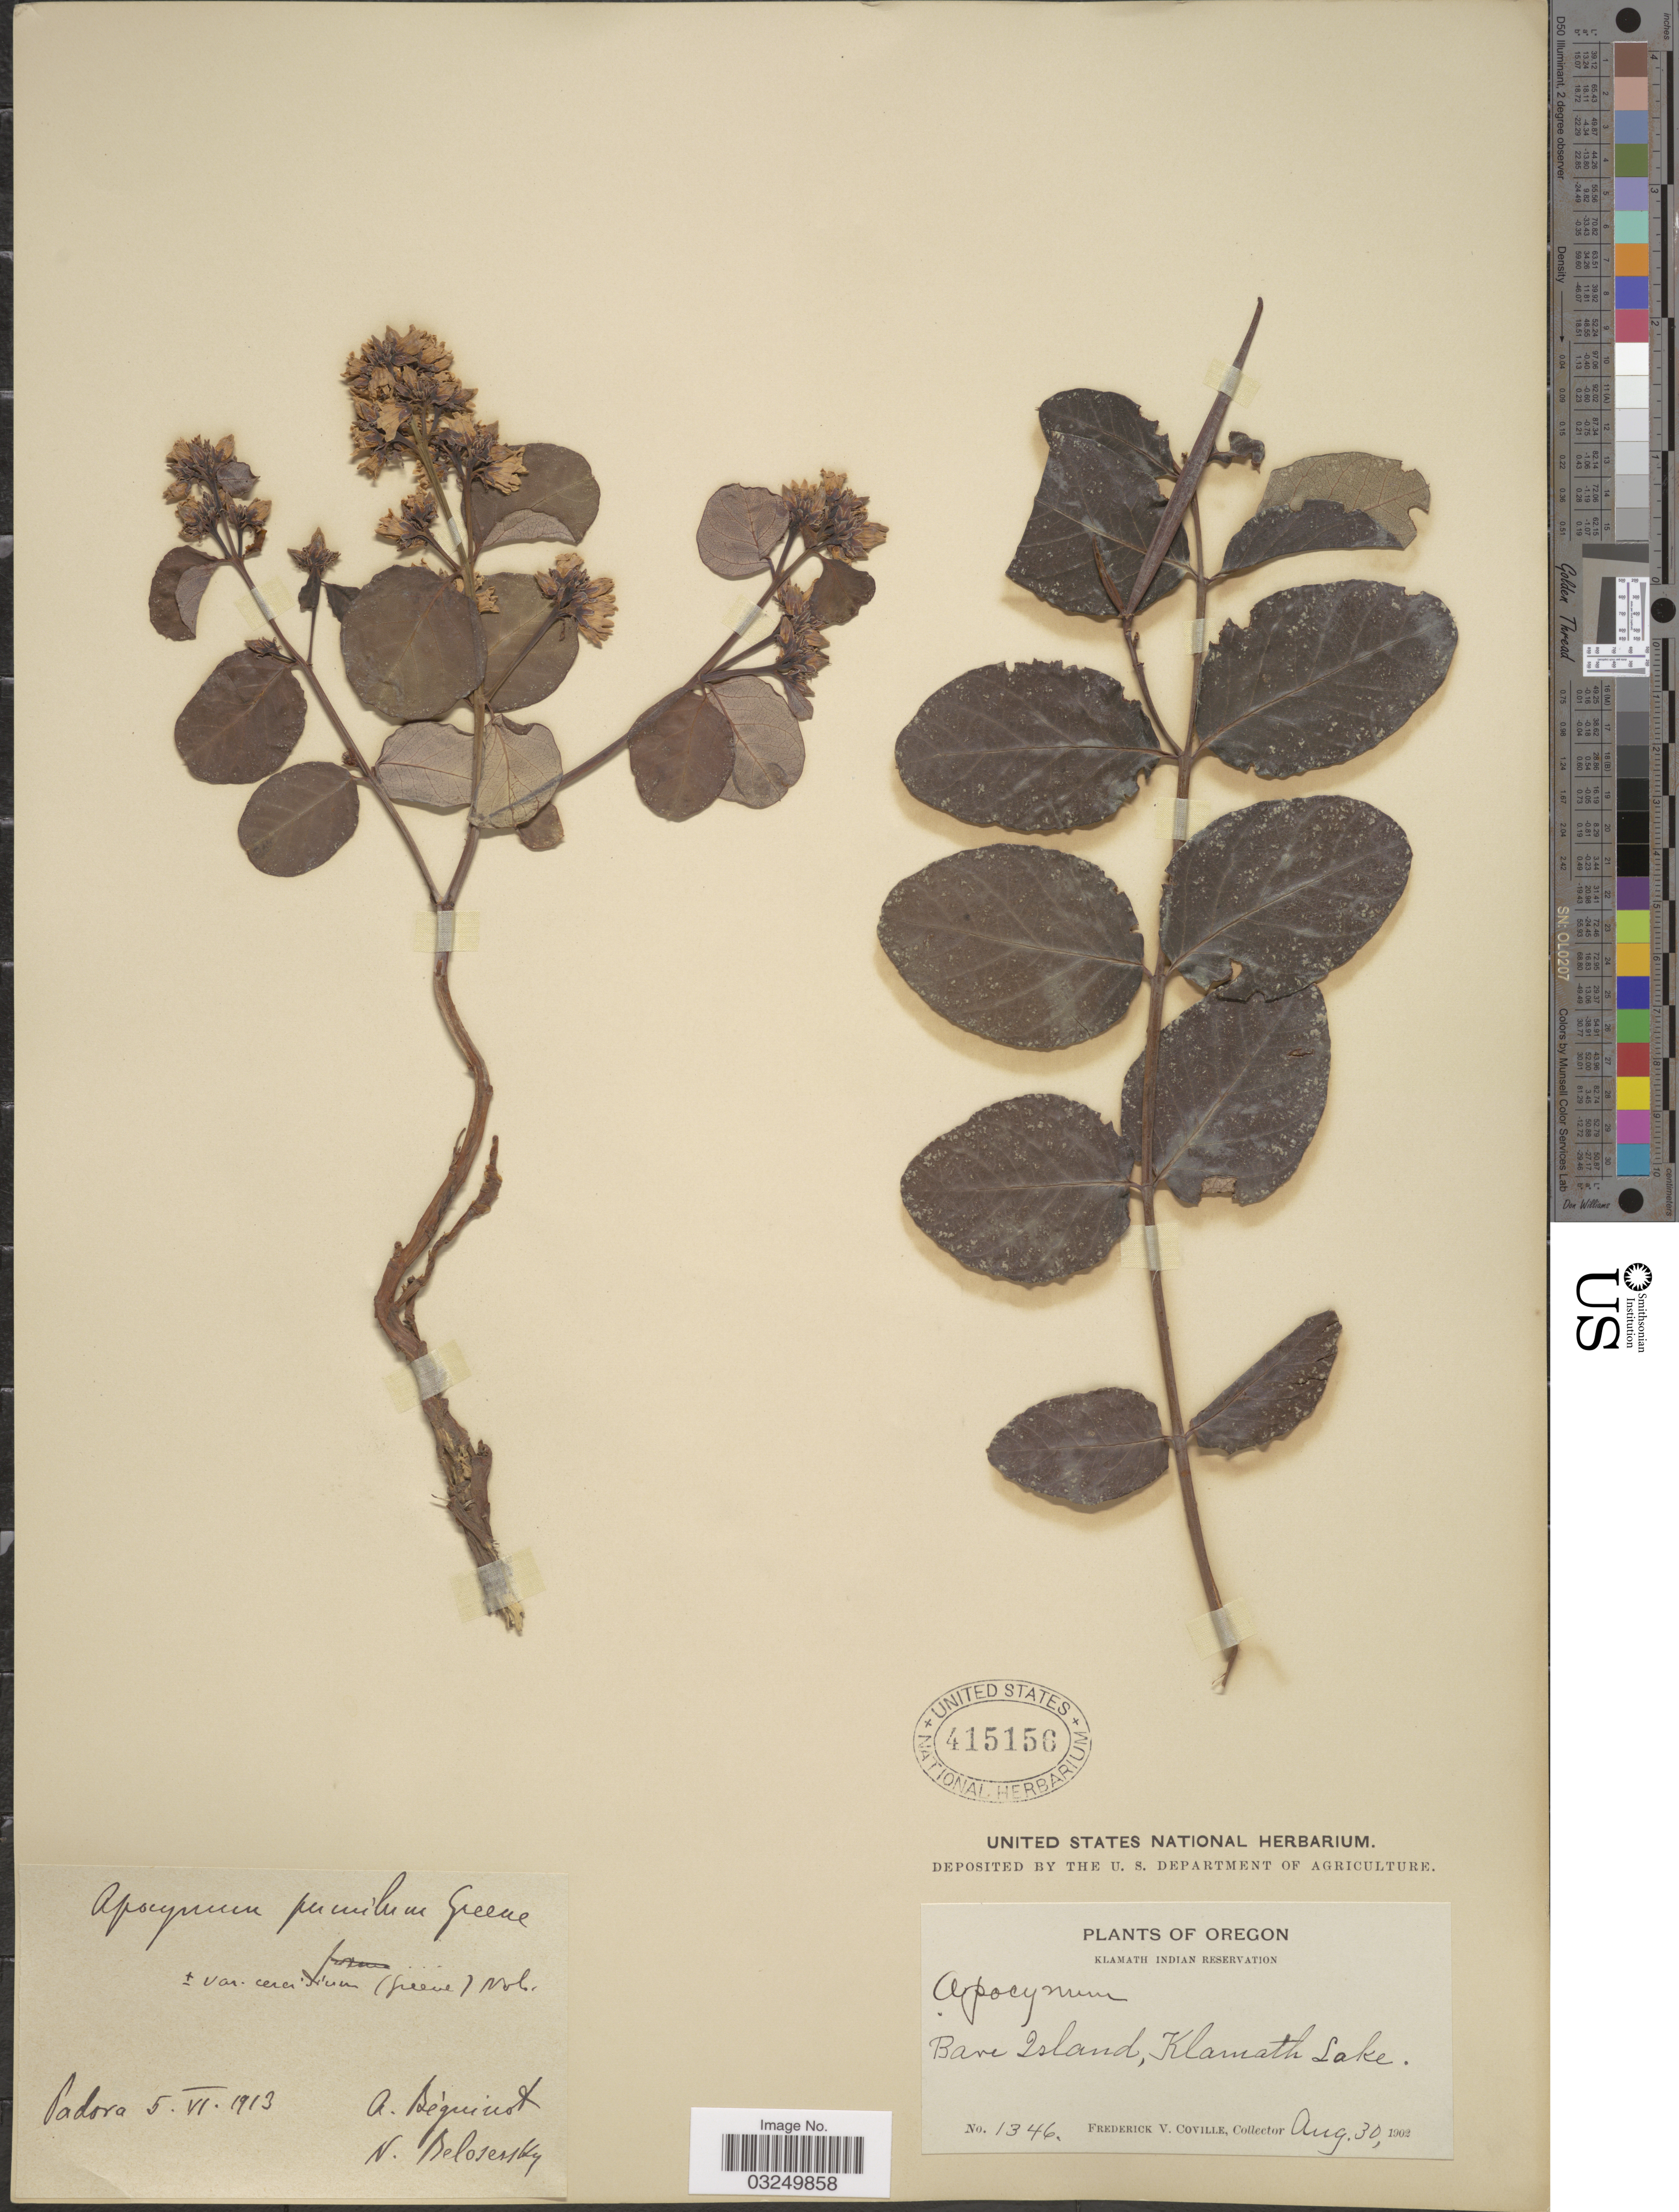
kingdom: Plantae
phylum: Tracheophyta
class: Magnoliopsida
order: Gentianales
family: Apocynaceae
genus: Apocynum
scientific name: Apocynum cercidium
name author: Greene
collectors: F. V. Coville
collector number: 1346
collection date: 1902-08-30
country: United States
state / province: Oregon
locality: Klamath Indian Reservation. Bare Island, Klamath Lake.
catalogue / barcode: US 415156